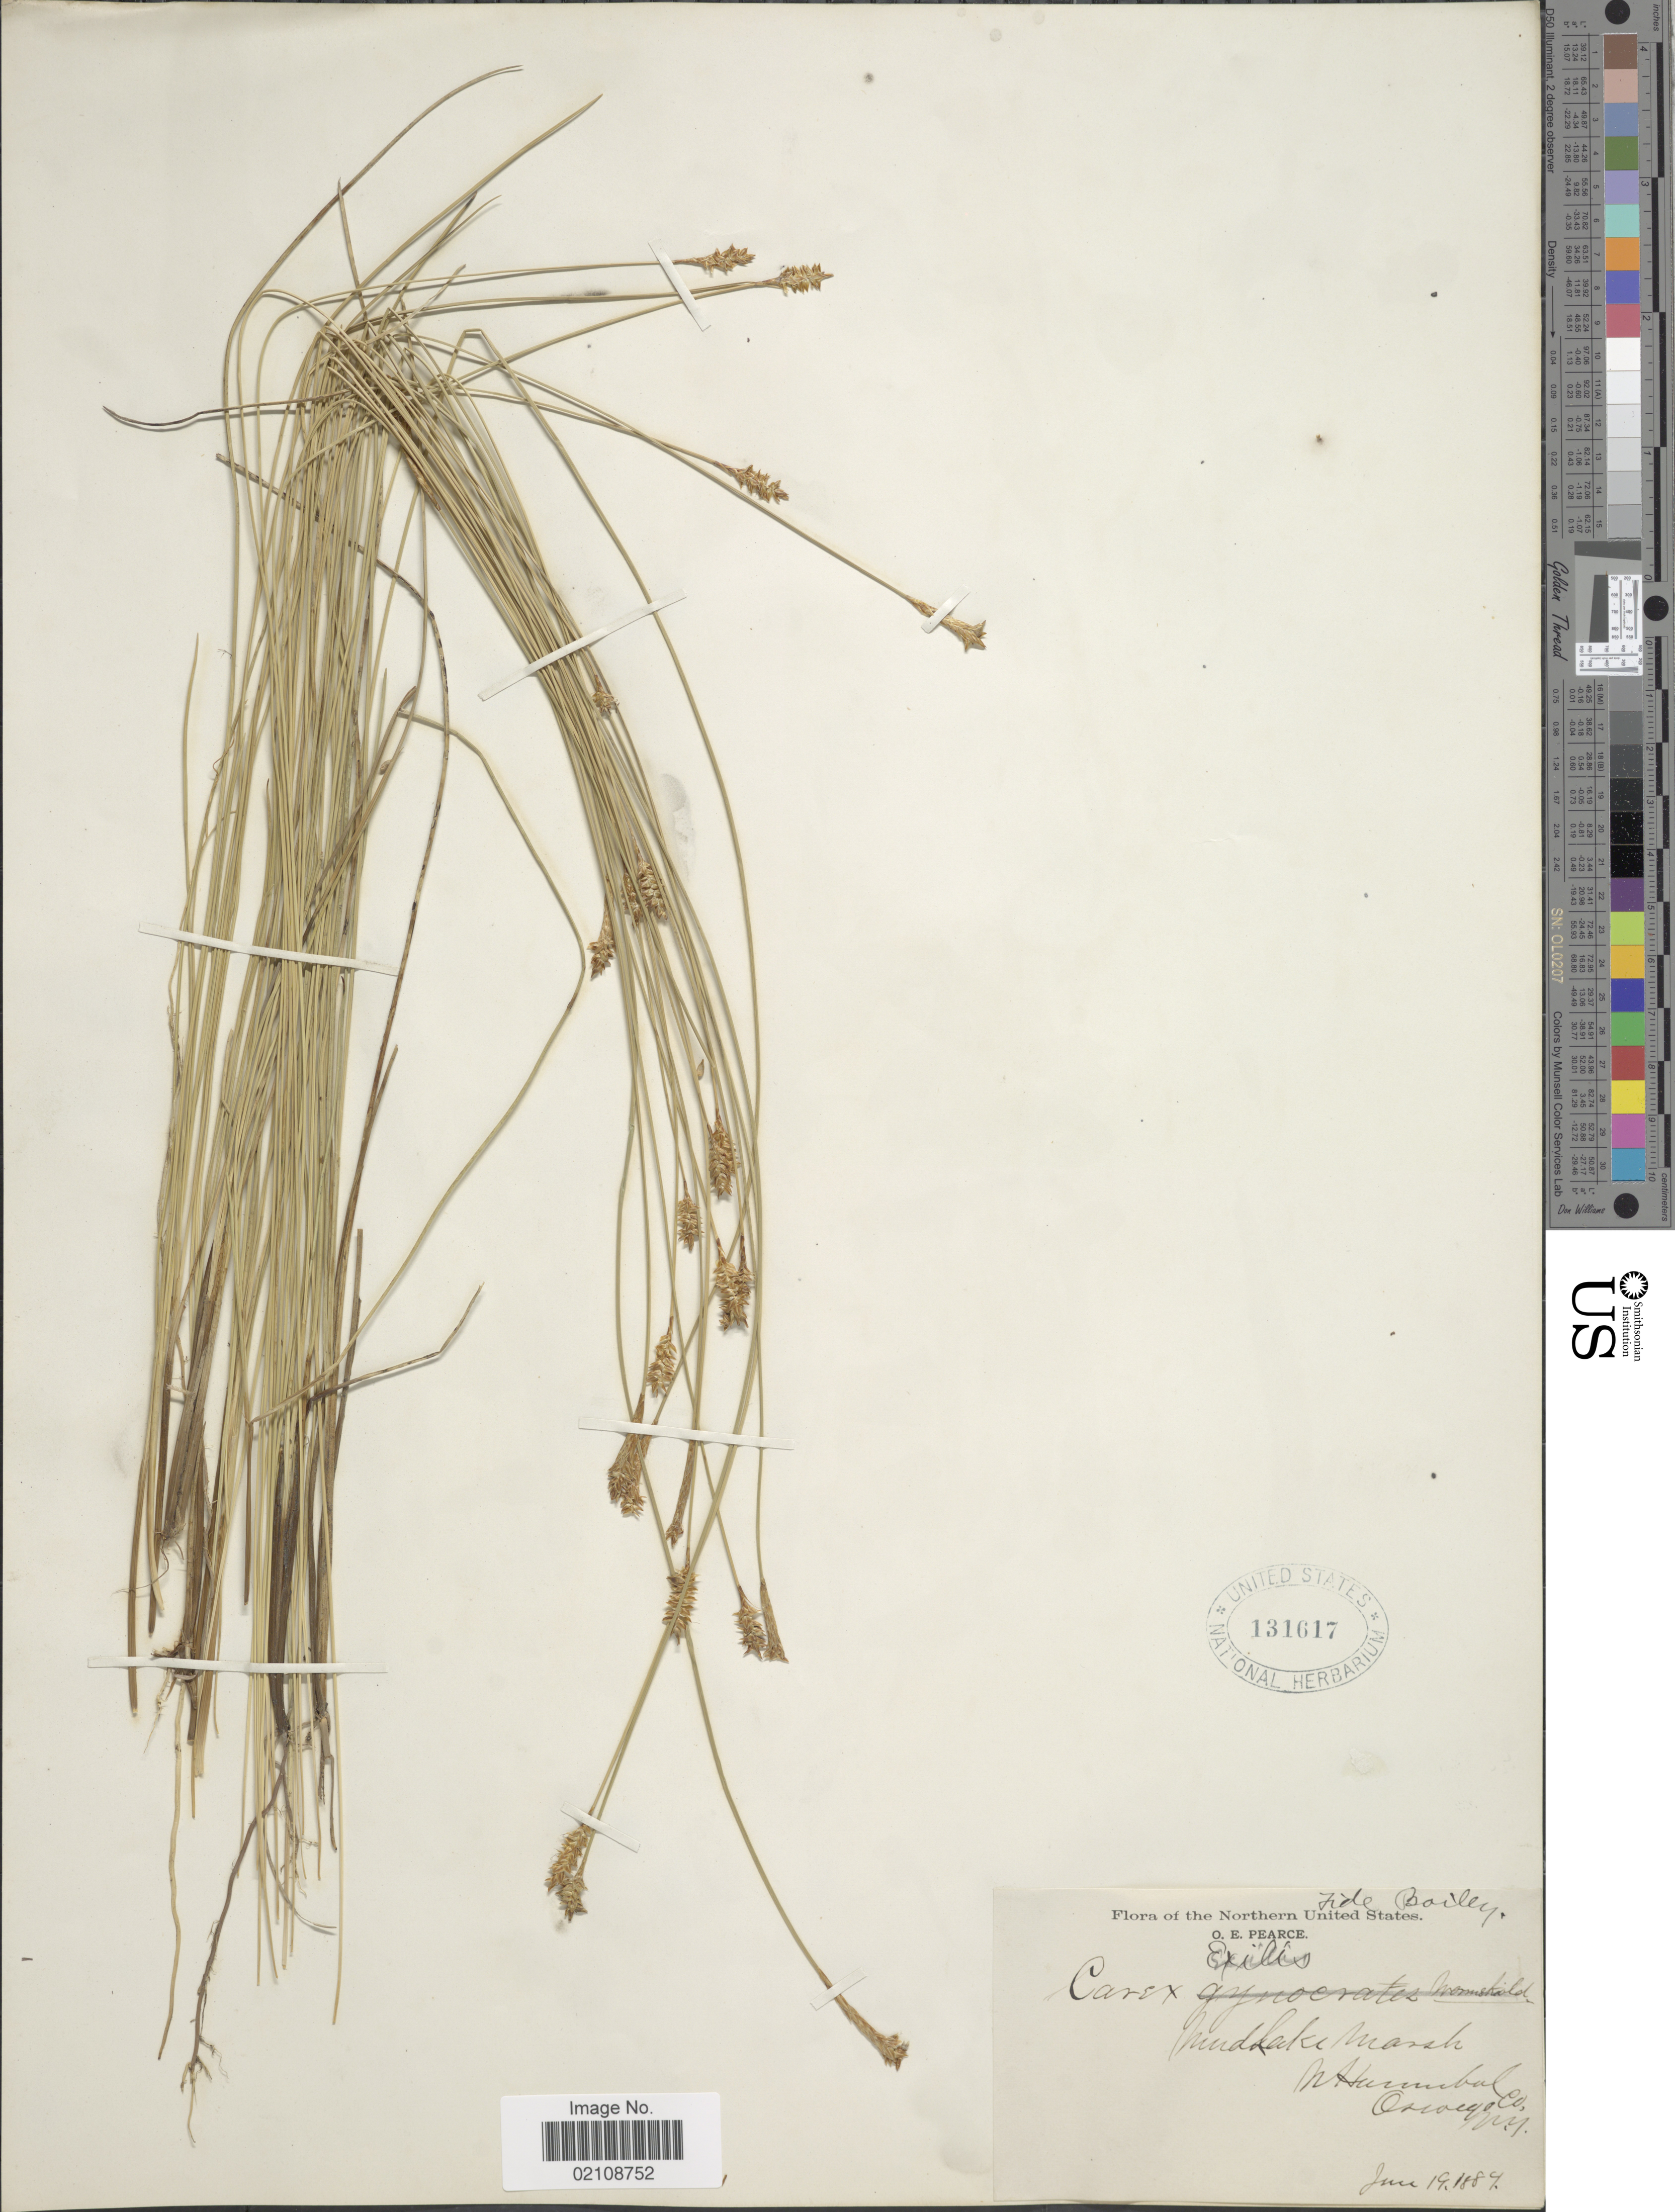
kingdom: Plantae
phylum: Tracheophyta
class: Liliopsida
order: Poales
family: Cyperaceae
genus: Carex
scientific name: Carex exilis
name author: Dewey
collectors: O. E. Pearce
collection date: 1884-06-19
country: United States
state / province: New York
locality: Mudlake Marsh, N. Humbal, Oswego Co.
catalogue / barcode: US 131617